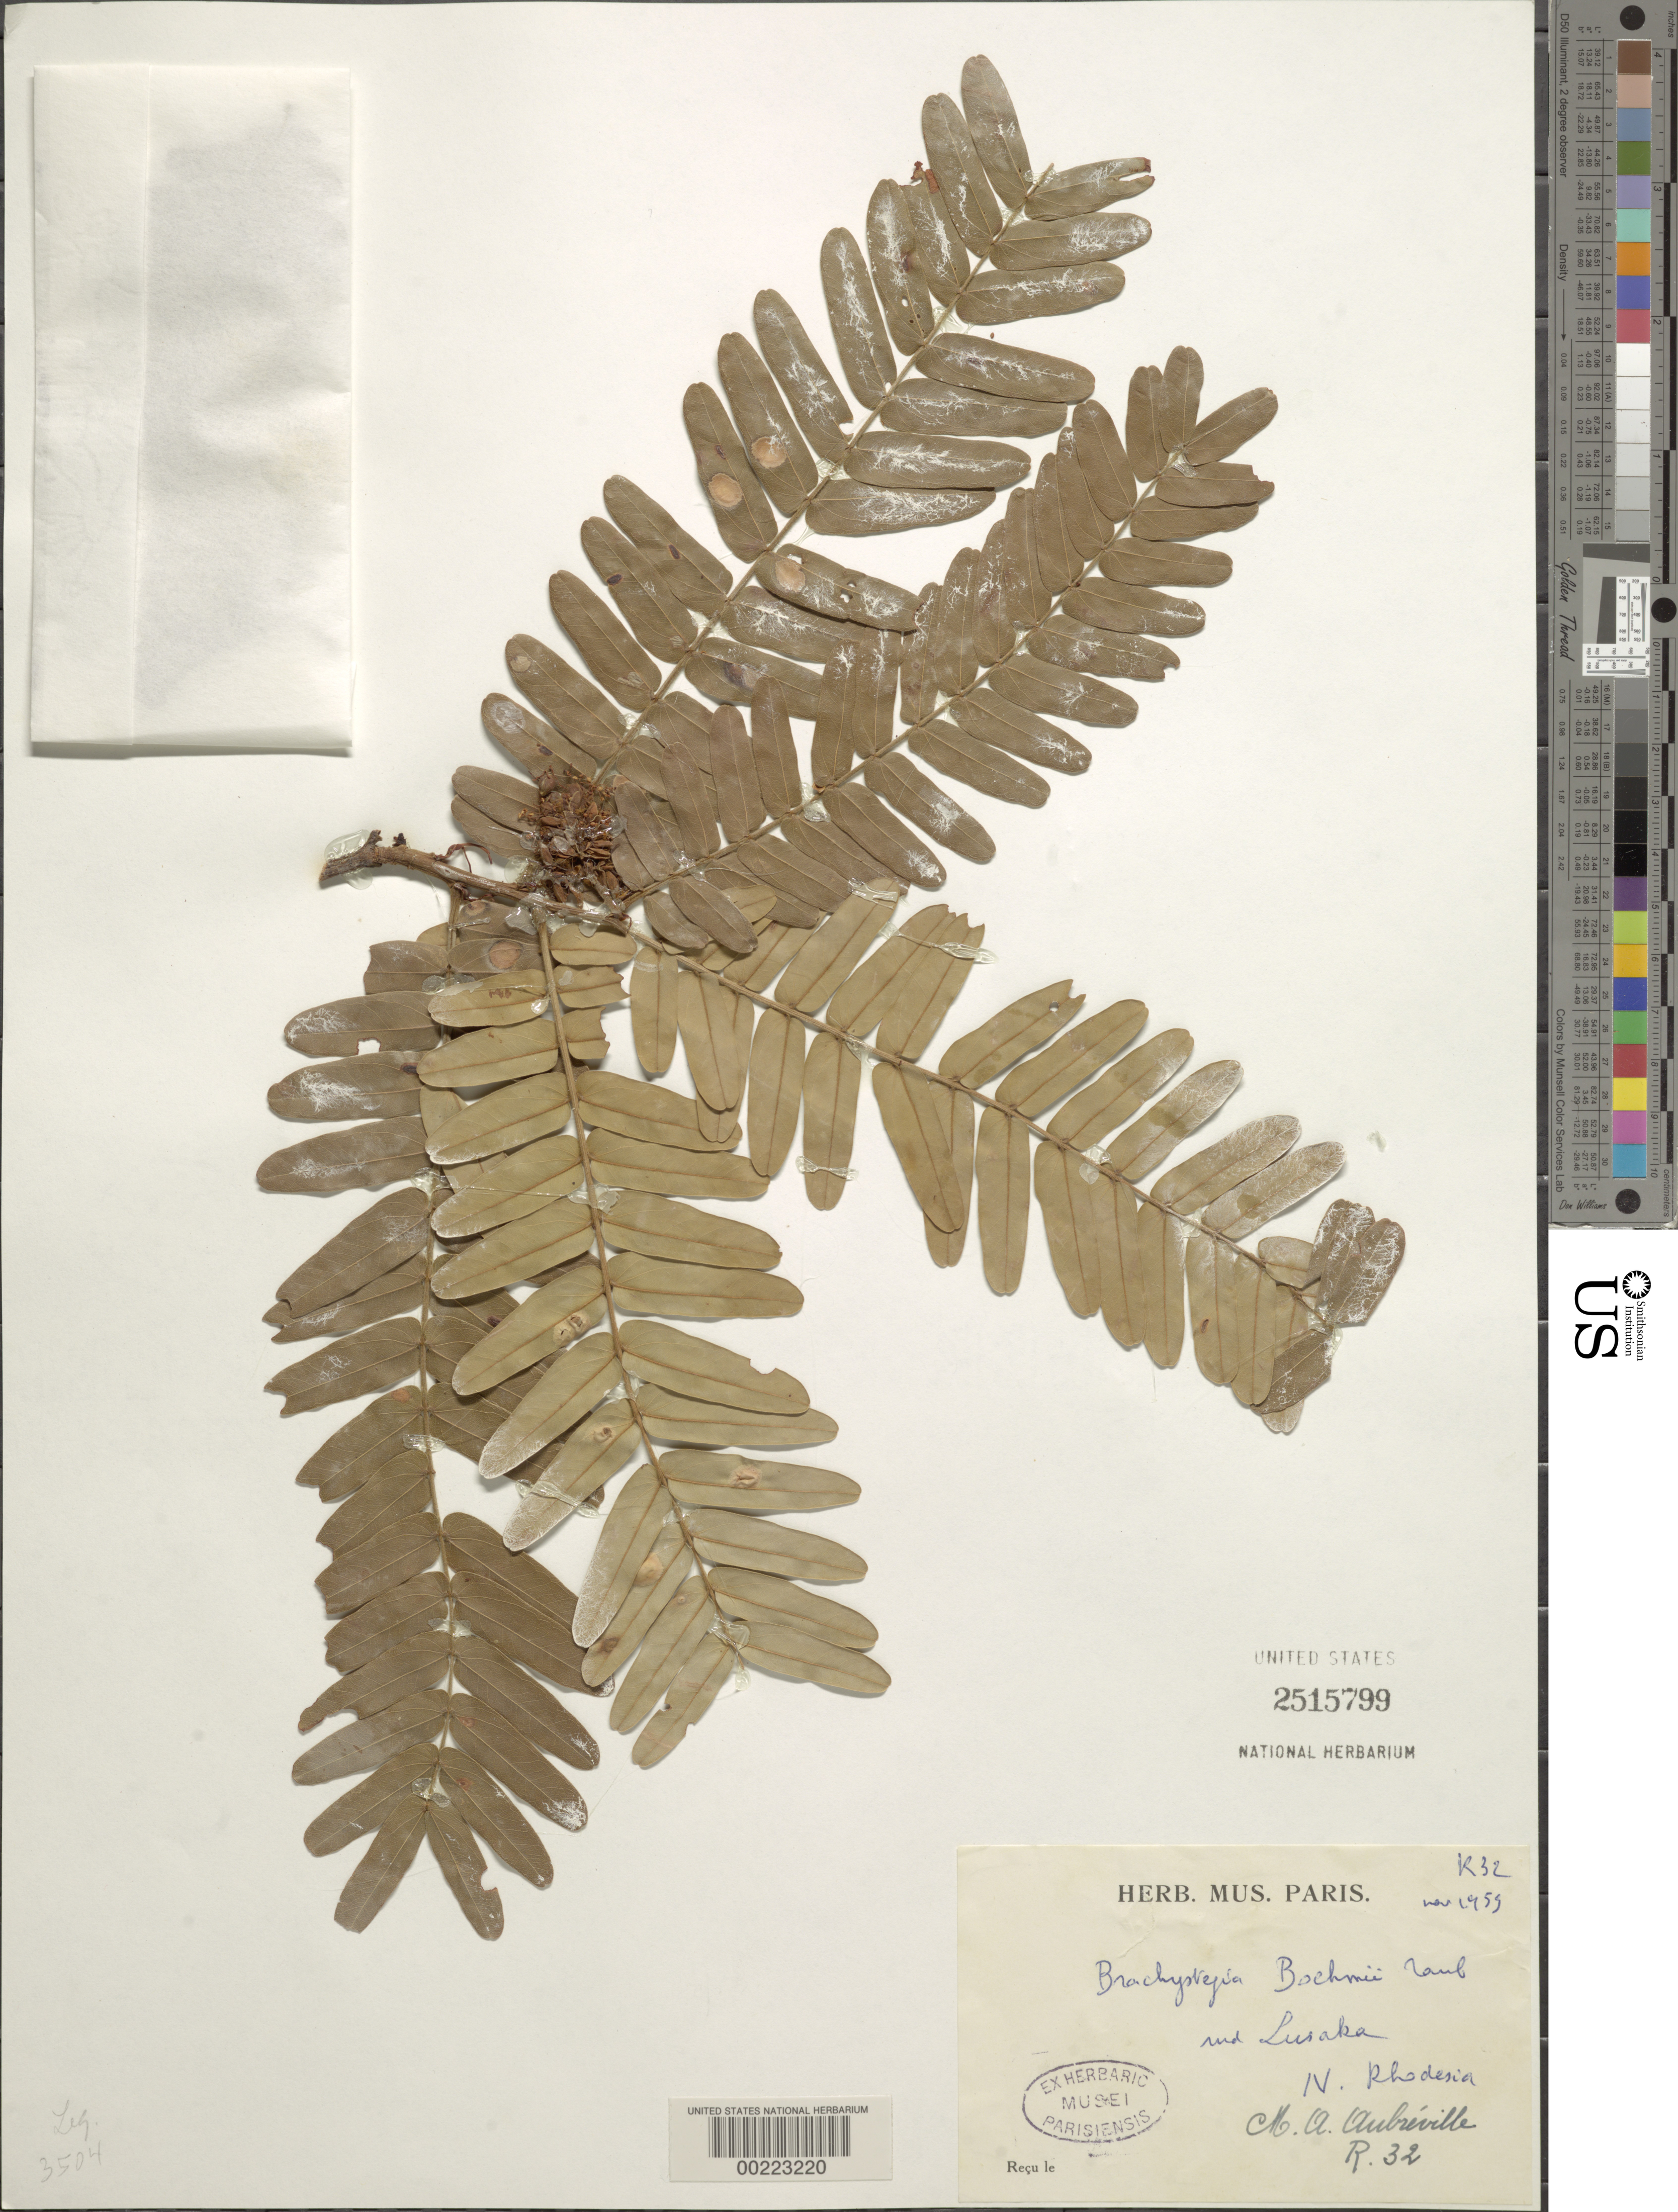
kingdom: Plantae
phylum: Tracheophyta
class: Magnoliopsida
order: Fabales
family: Fabaceae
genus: Brachystegia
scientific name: Brachystegia boehmii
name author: Taub.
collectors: A. Aubréville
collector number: R32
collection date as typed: Nov 1959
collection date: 1959-11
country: Zambia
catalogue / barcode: US 2515799